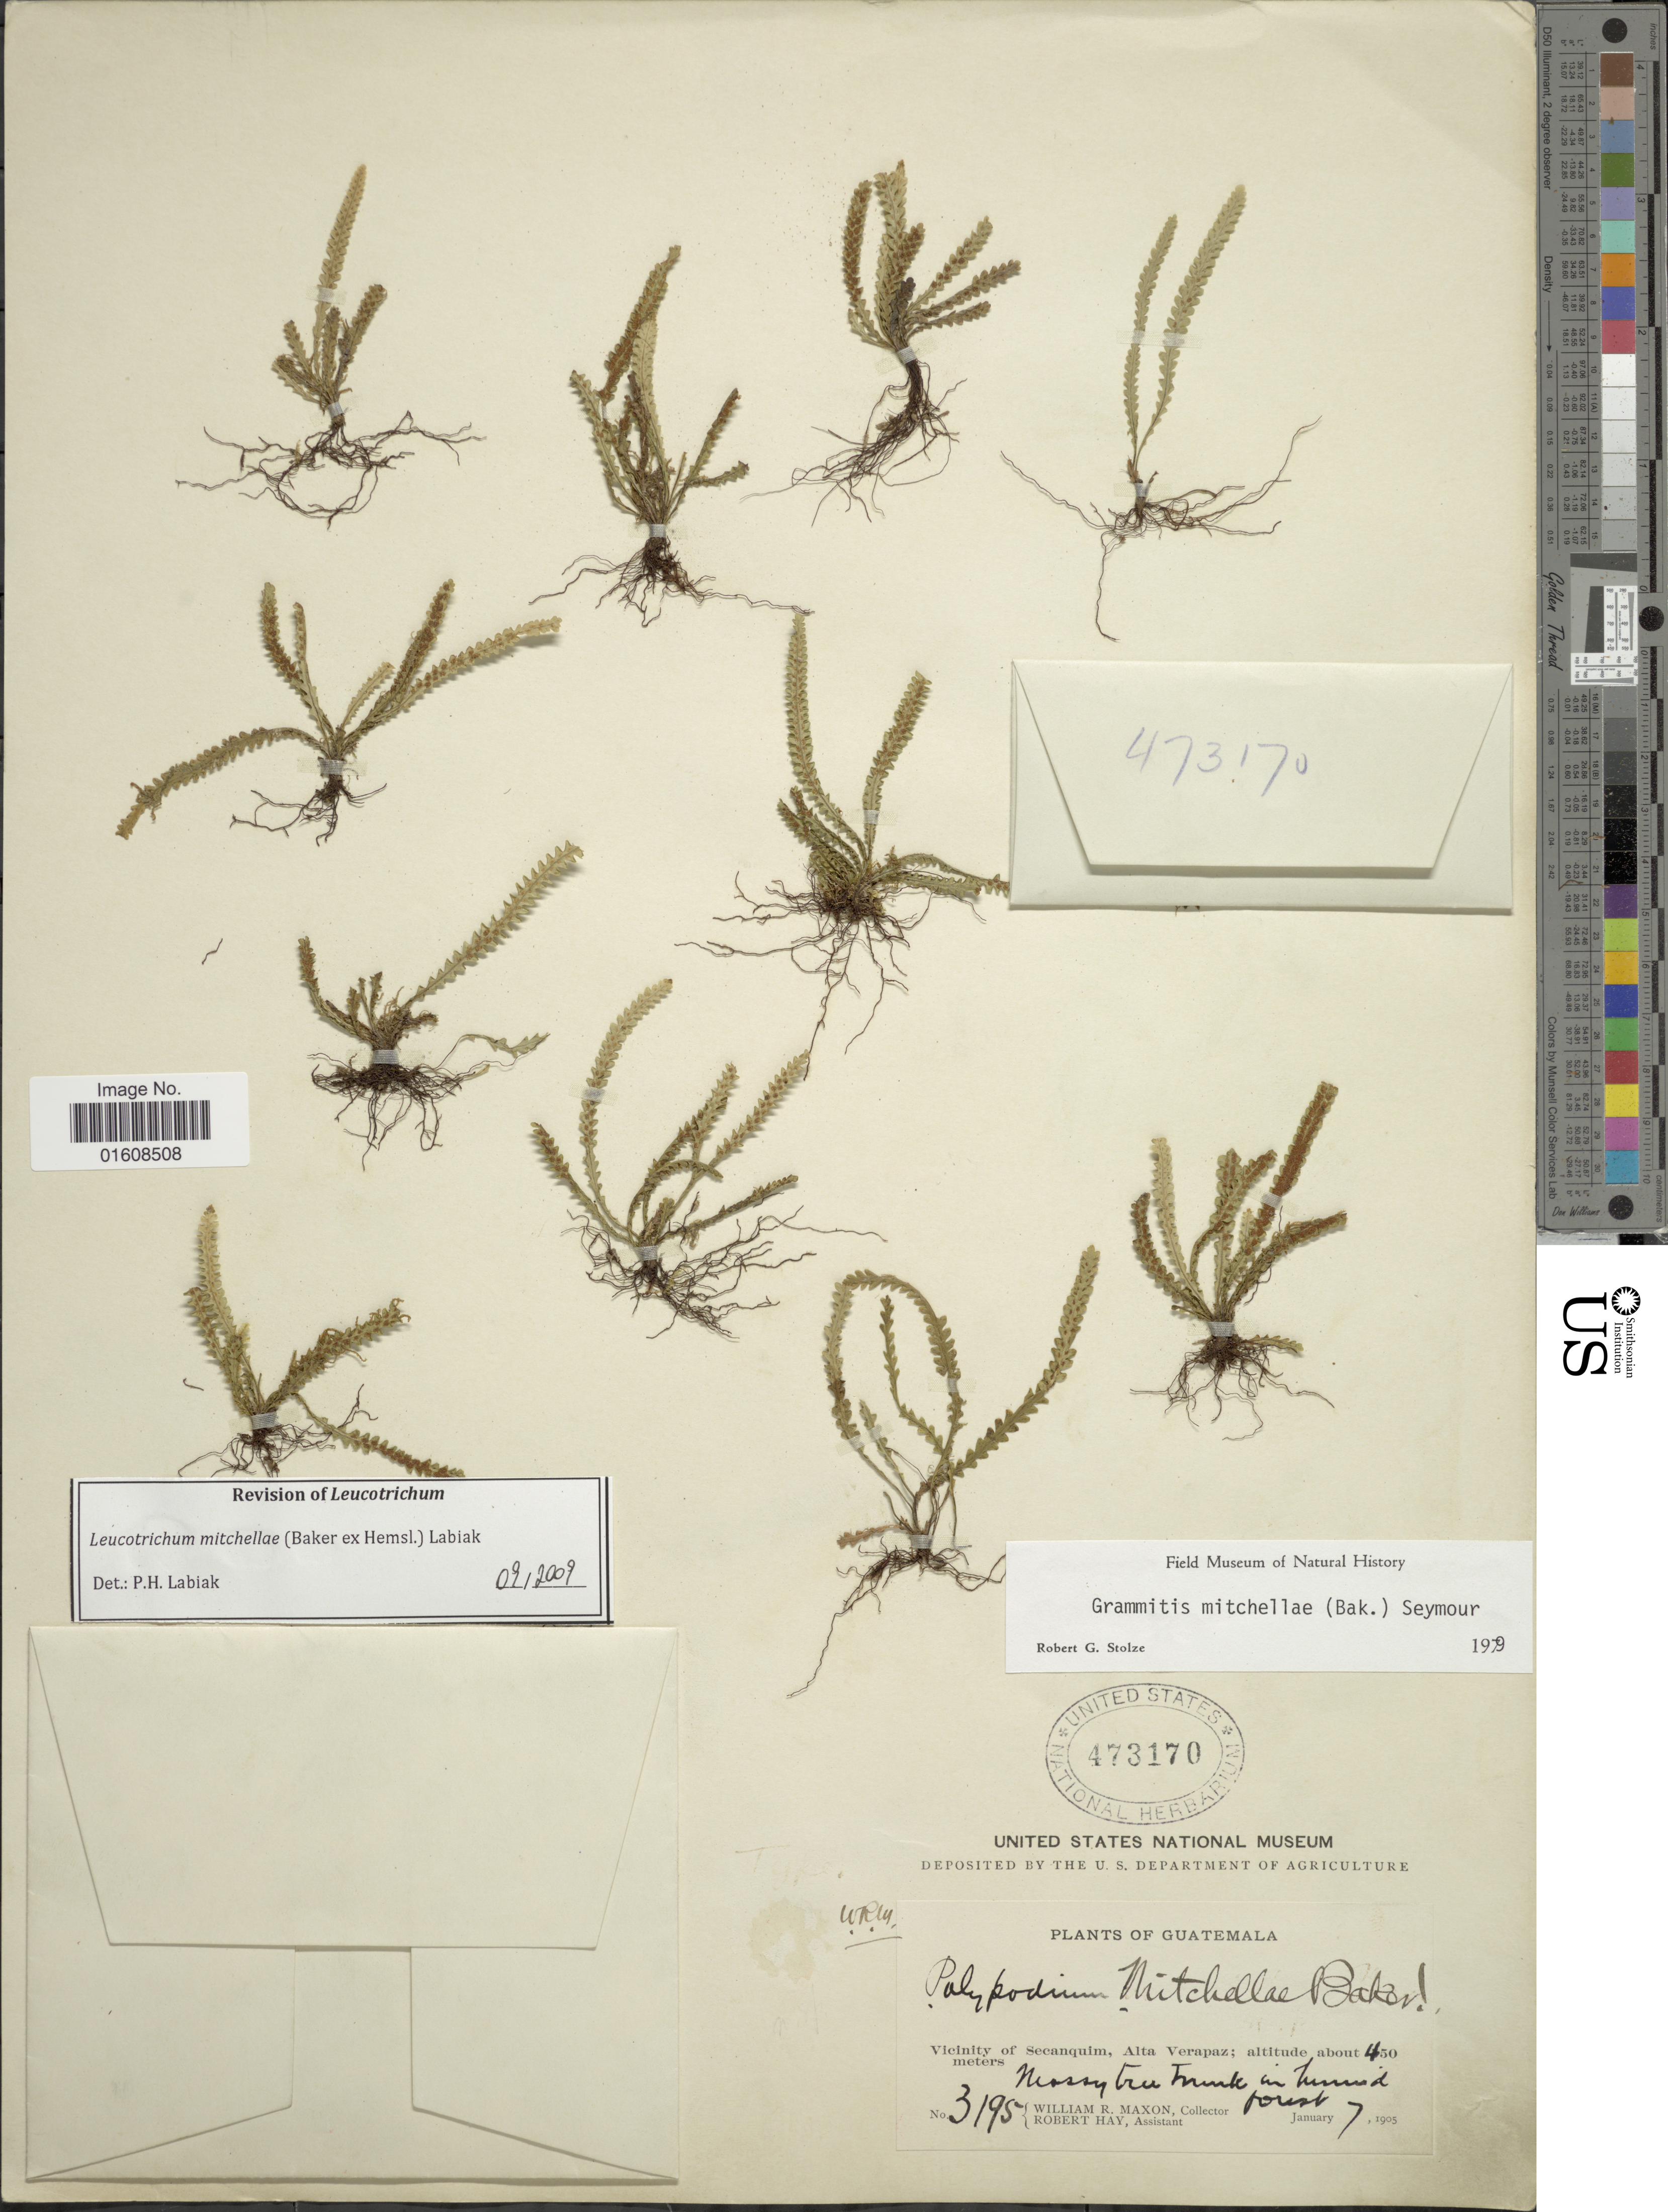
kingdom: Plantae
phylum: Tracheophyta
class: Polypodiopsida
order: Polypodiales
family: Polypodiaceae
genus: Leucotrichum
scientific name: Leucotrichum mitchelliae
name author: (Baker) Labiak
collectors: W. R. Maxon & R. H. Hay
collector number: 3195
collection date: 1905-01-07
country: Guatemala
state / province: Alta Verapaz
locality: Vicinity of Secanquim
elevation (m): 450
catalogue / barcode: US 473170